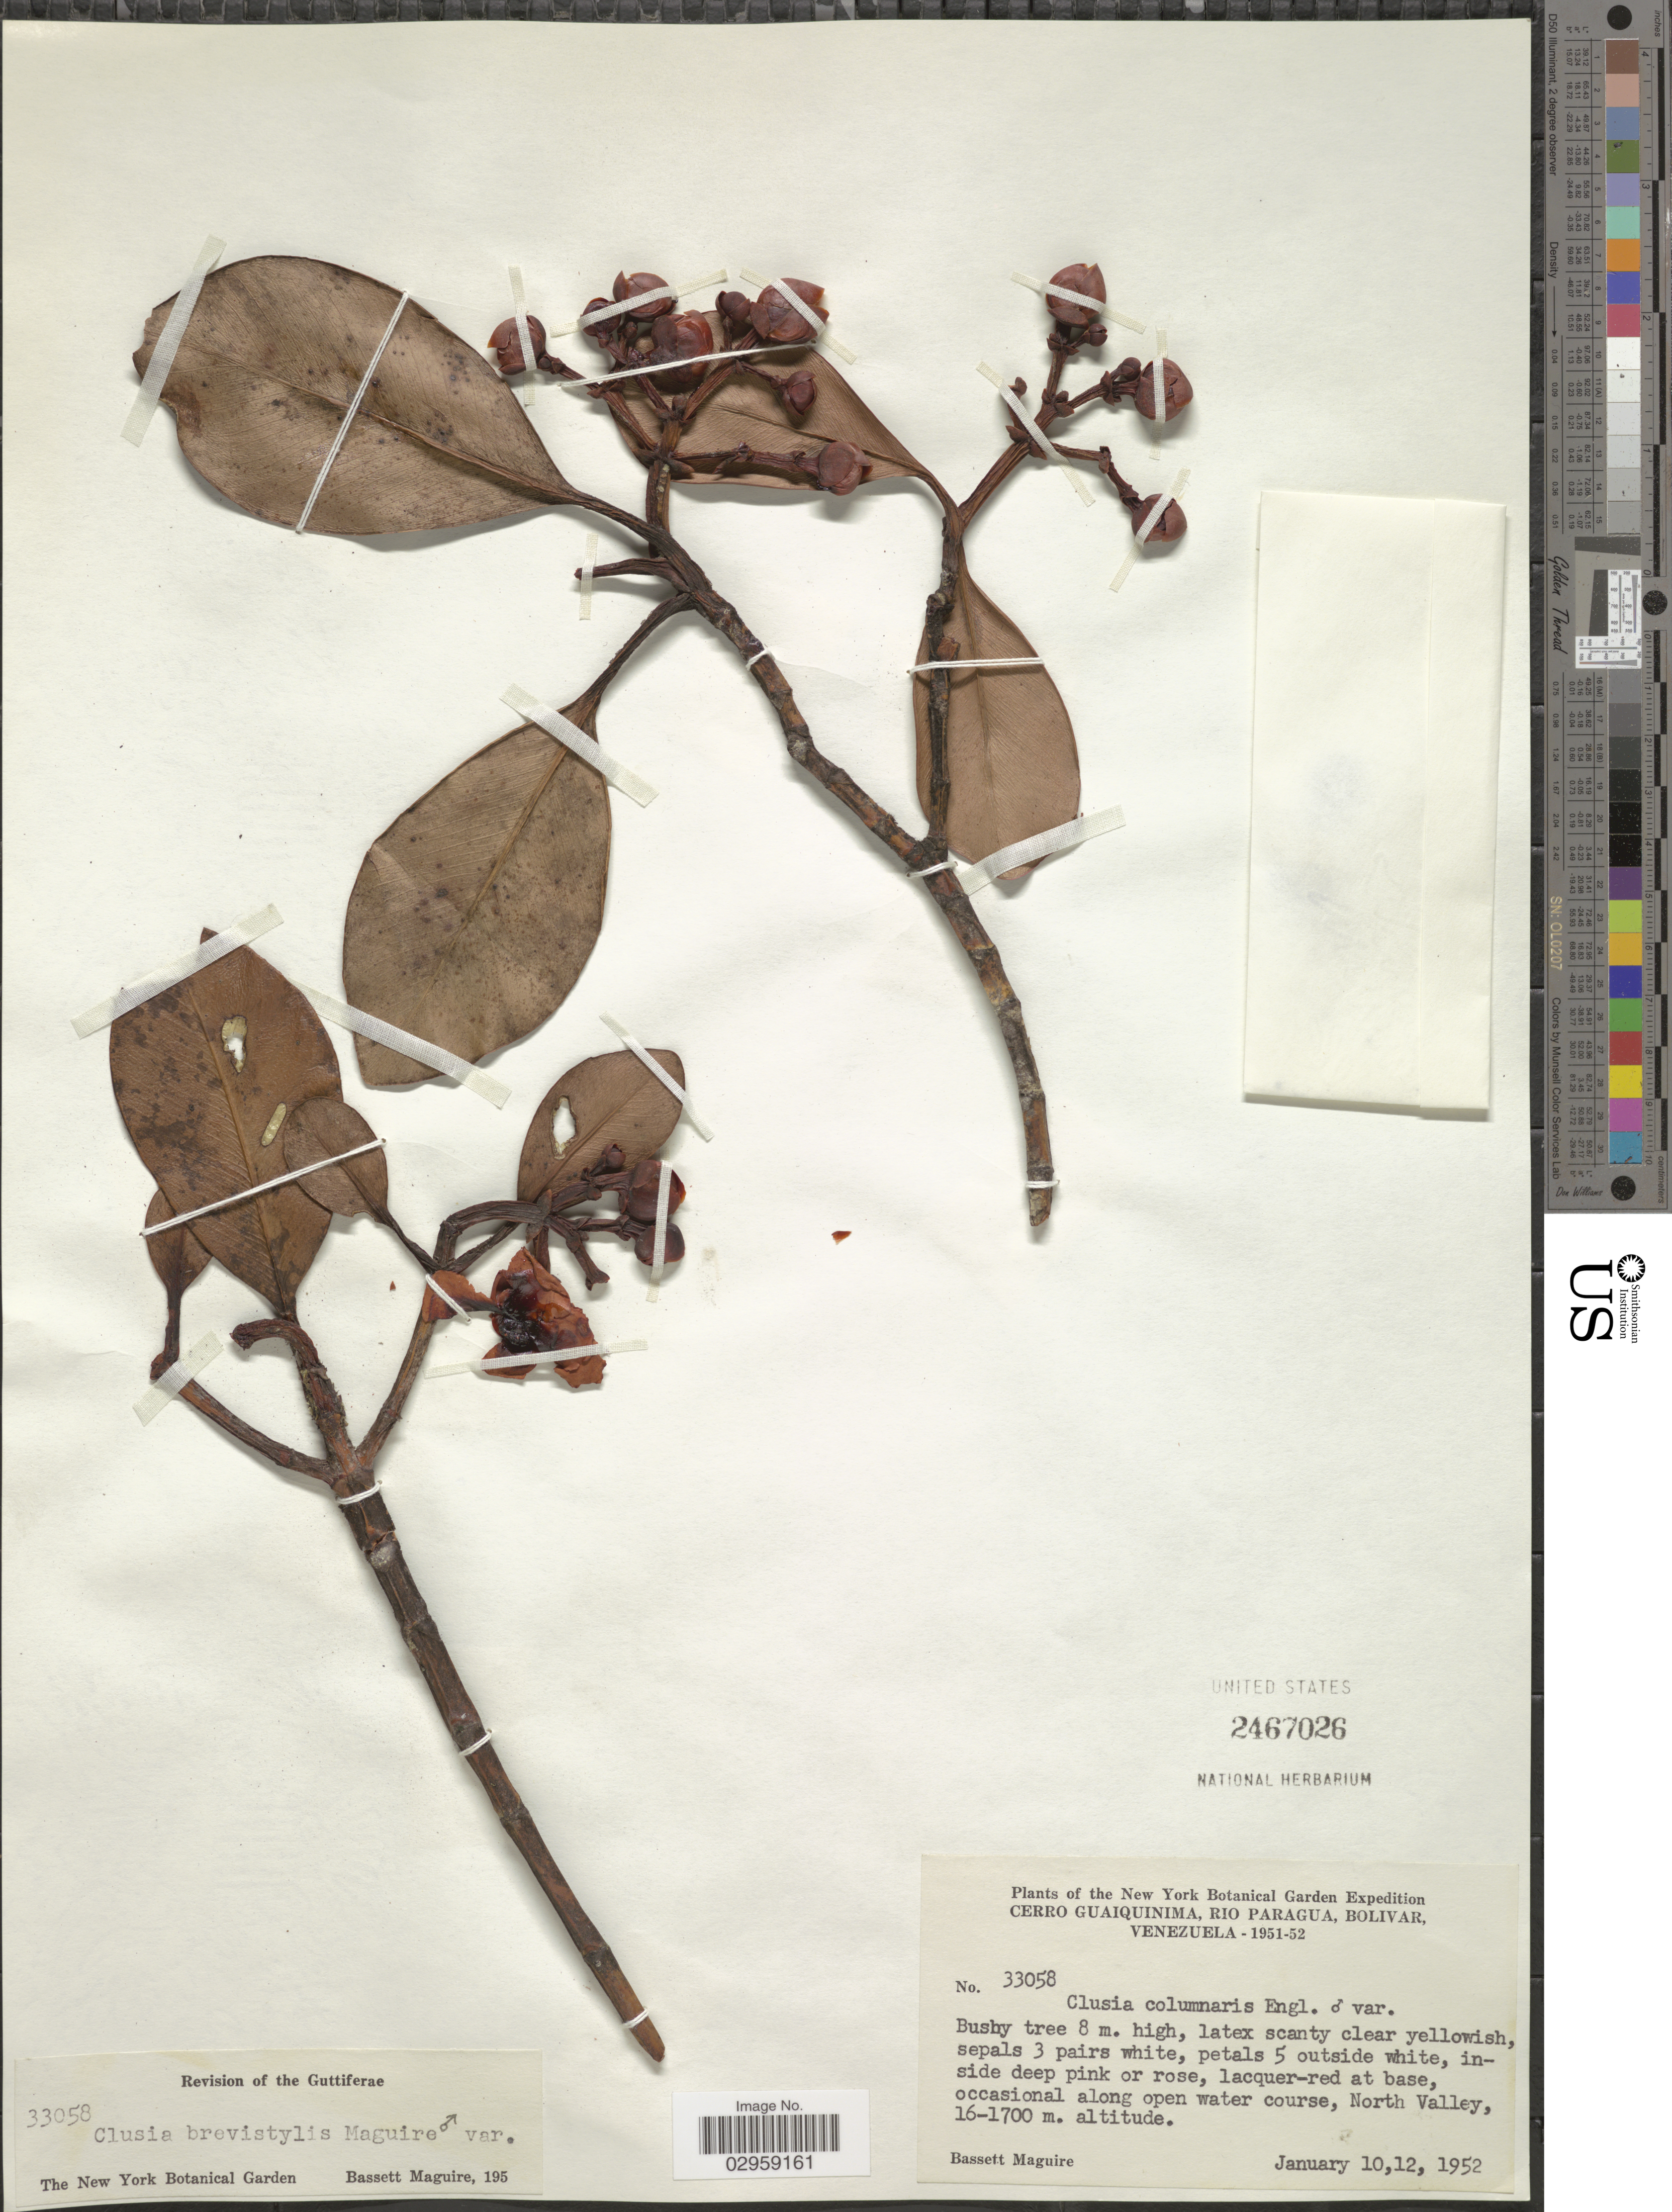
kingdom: Plantae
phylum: Tracheophyta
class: Magnoliopsida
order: Malpighiales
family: Clusiaceae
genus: Clusia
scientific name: Clusia brevistylis Maguire, ined.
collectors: B. Maguire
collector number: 33058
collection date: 1952-01-10/1952-01-12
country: Venezuela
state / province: Bolivar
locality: Cerro Guaiquinima, Rio Paragua. Lacquer-red at base, occasional along open water course, North Valley.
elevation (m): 1600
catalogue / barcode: US 2467026